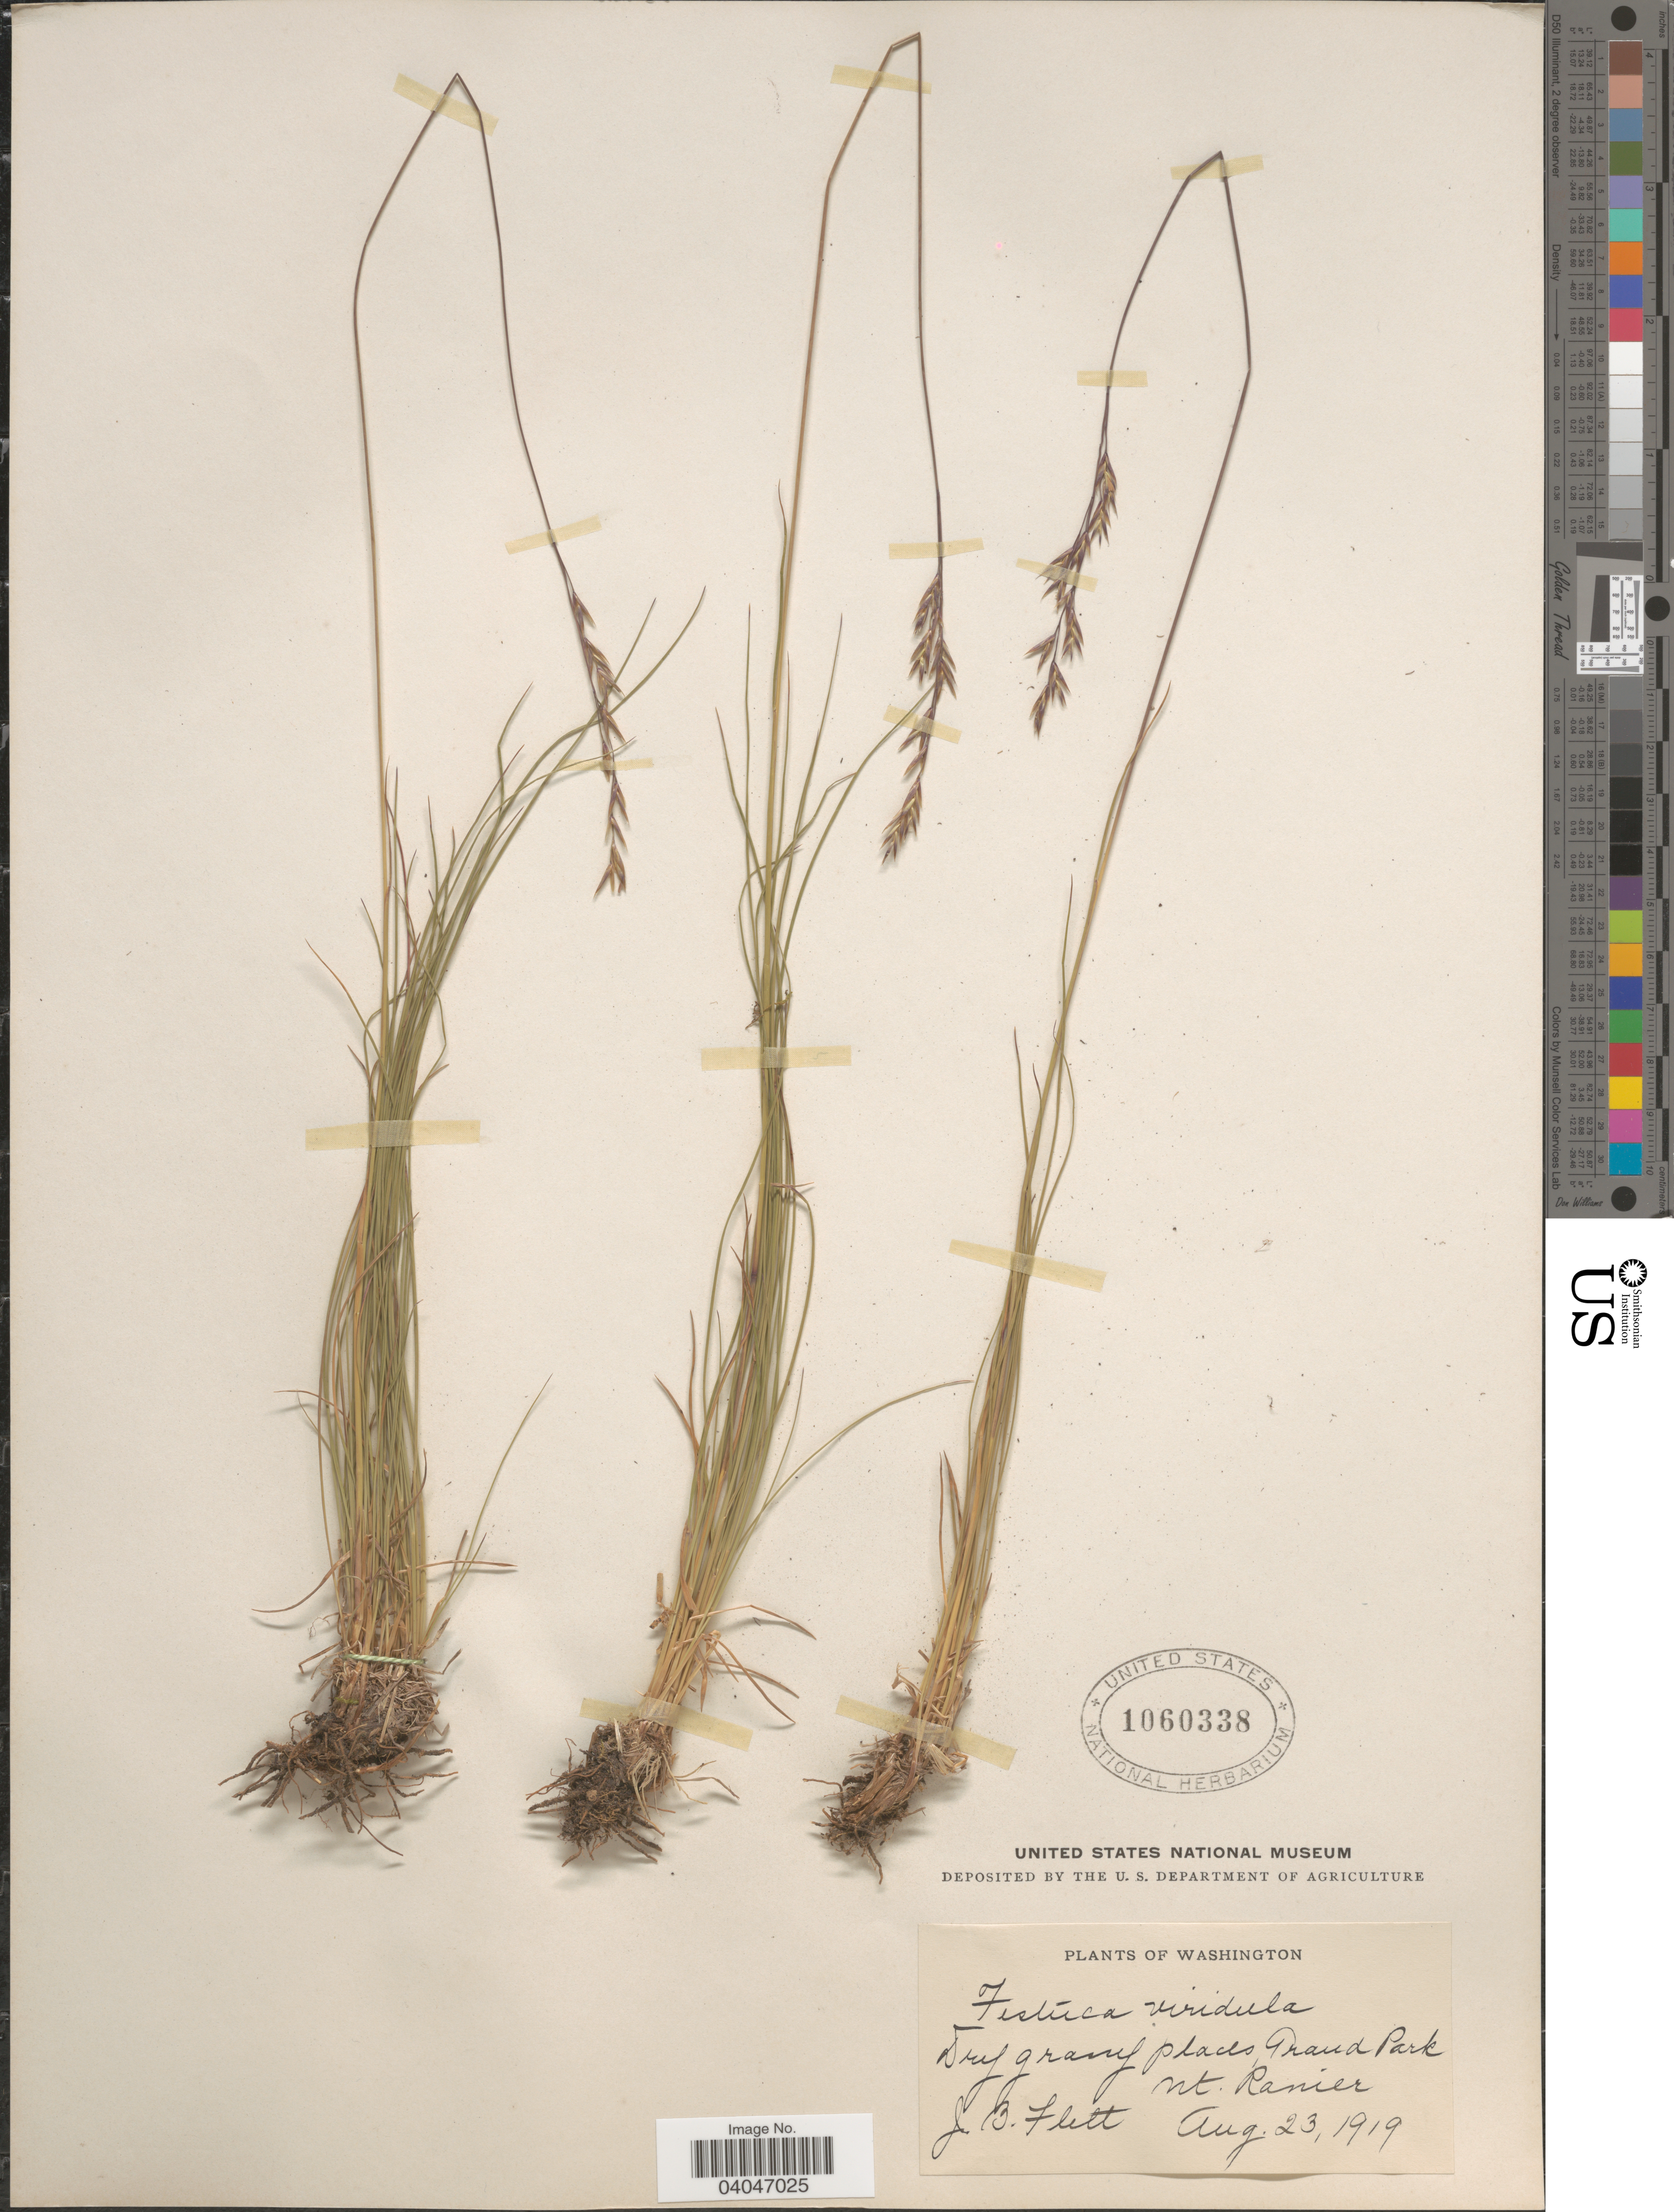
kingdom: Plantae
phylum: Tracheophyta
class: Liliopsida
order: Poales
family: Poaceae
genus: Festuca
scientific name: Festuca viridula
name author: Vasey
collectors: J. Flett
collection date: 1919-08-23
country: United States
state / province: Washington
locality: Grand Park. Mt. Ranier.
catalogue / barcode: US 1060338